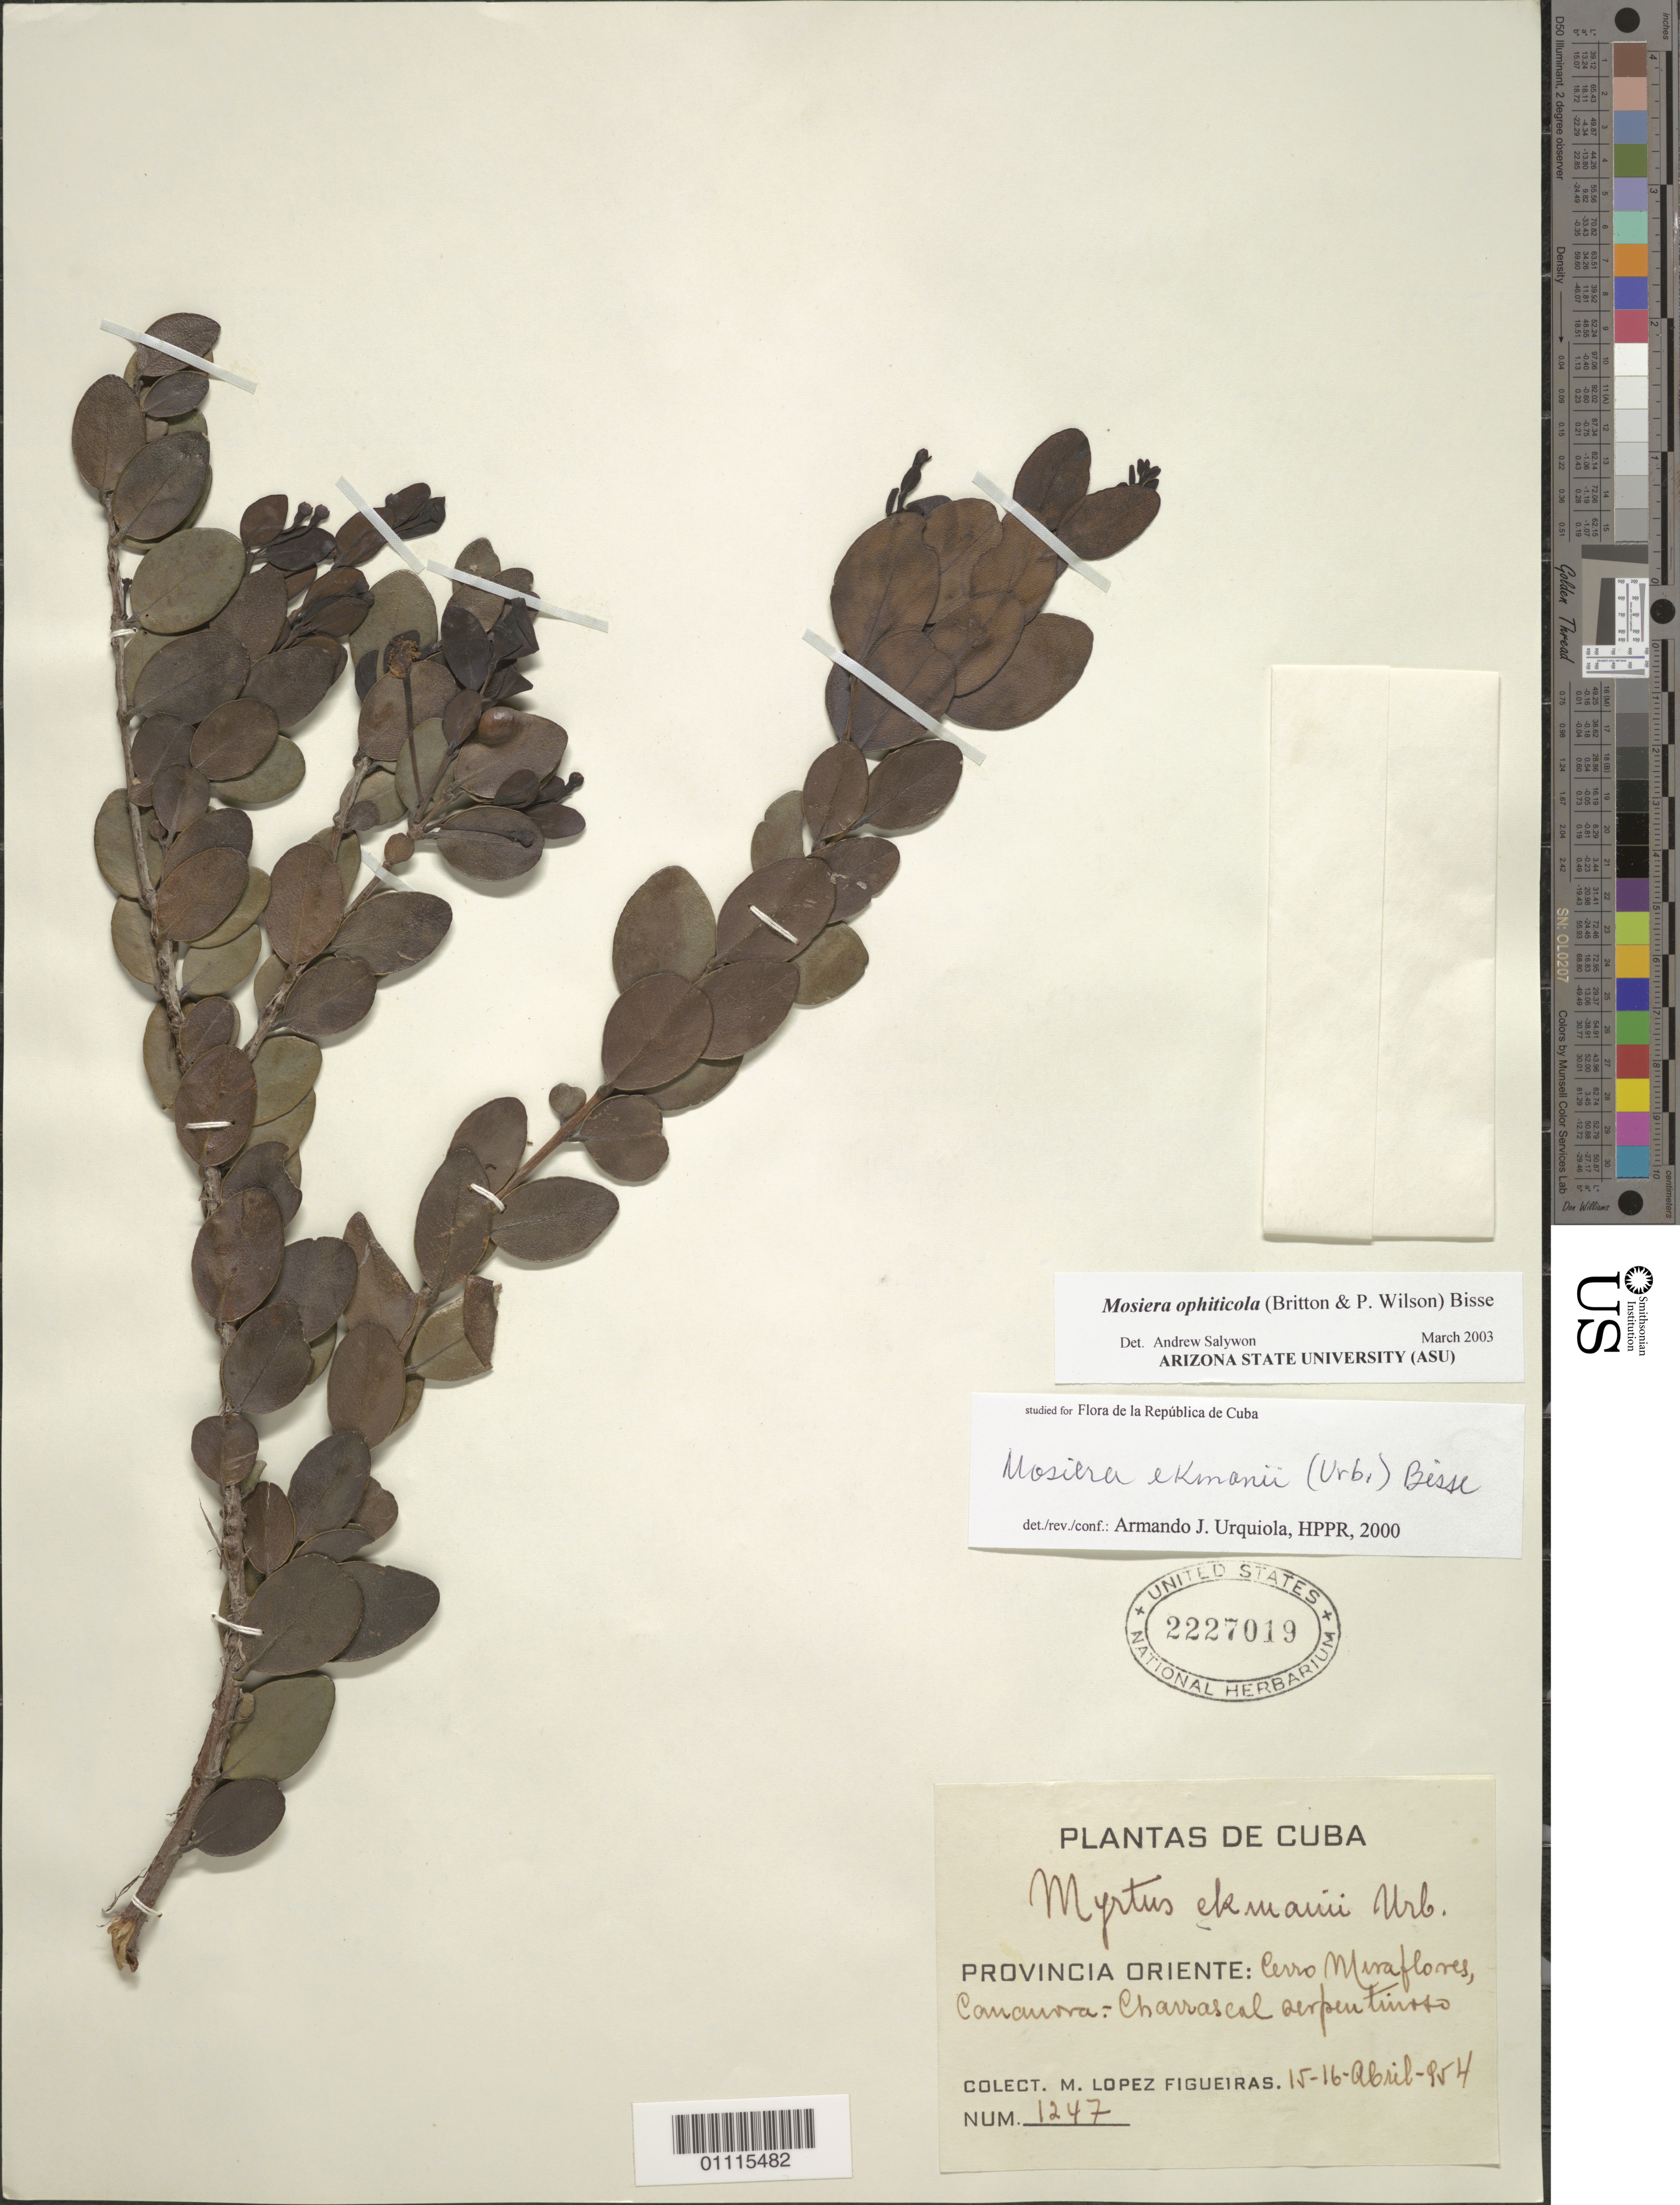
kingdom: Plantae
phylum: Tracheophyta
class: Magnoliopsida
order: Myrtales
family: Myrtaceae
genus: Mosiera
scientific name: Mosiera ophiticola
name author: (Britton & P. Wilson) Bisse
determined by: Salywon, A. M., (ASU)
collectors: M. López Figueiras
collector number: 1247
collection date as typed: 15 Apr 1954 to 16 Apr 1954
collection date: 1954-04-15/1954-04-16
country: Cuba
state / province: Oriente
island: Cuba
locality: Cerro Miraflores, Cananora-Charrascal serpentinoso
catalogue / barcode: US 2227019